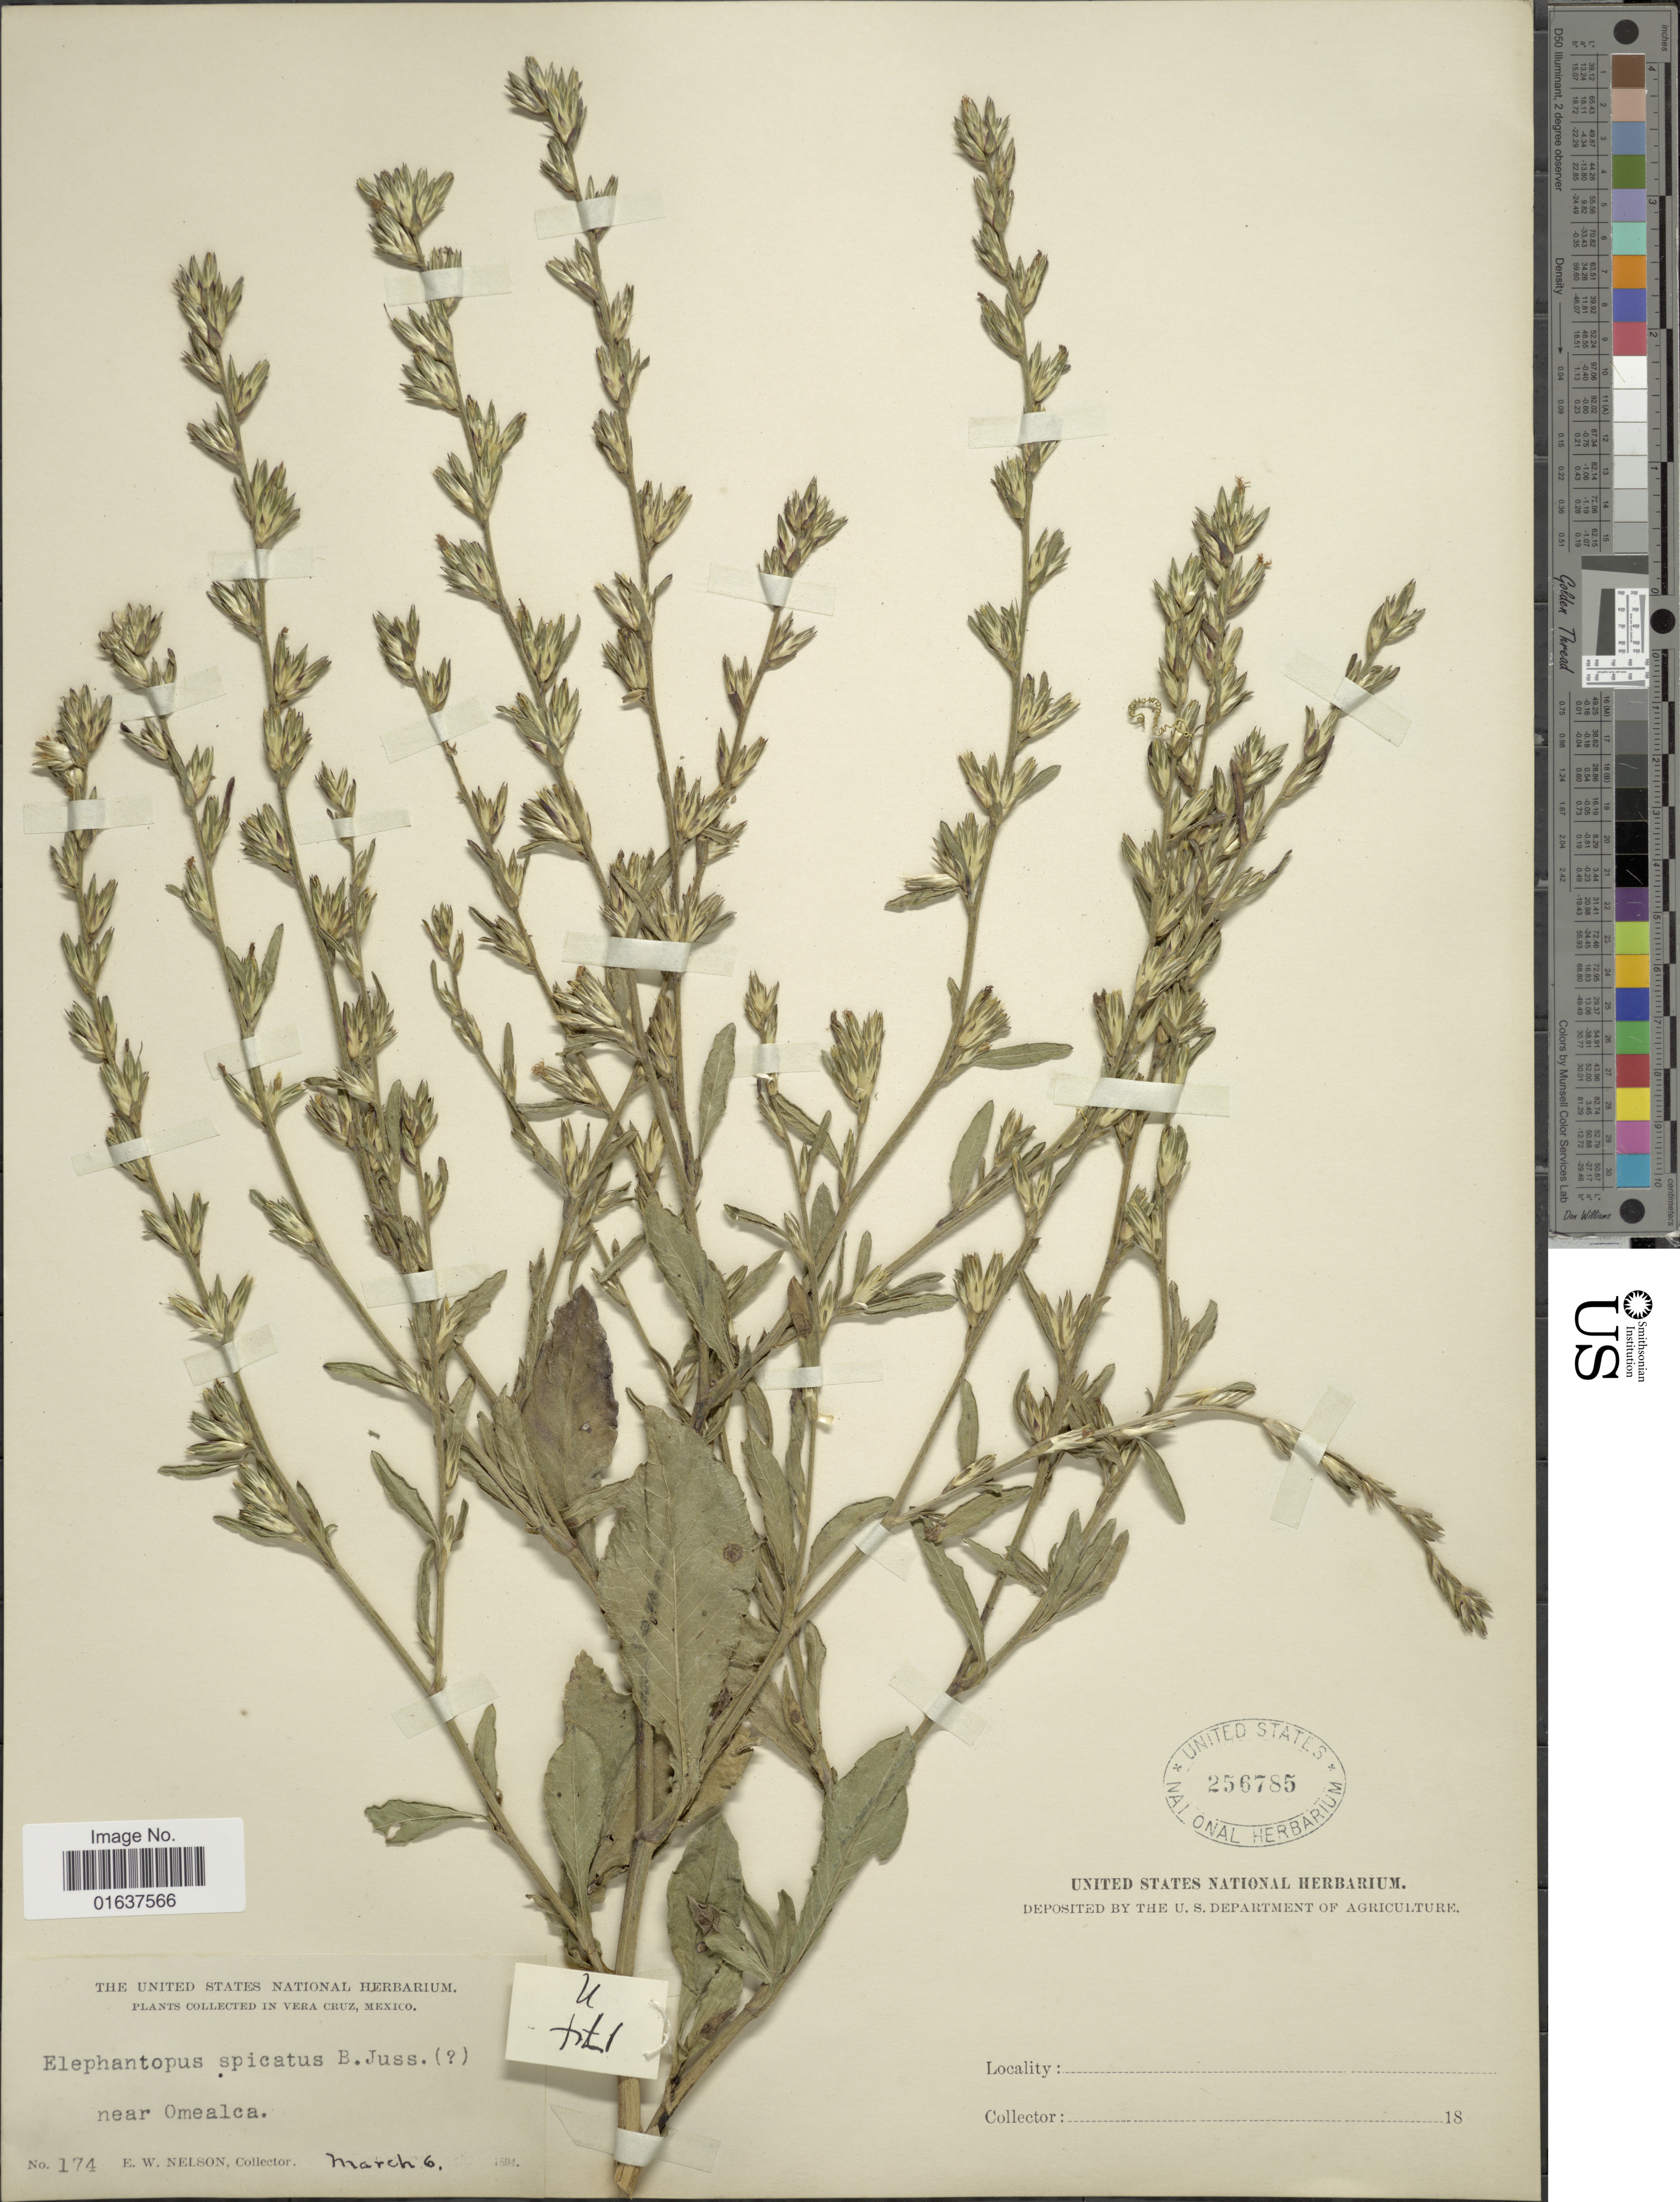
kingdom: Plantae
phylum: Tracheophyta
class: Magnoliopsida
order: Asterales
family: Asteraceae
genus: Pseudelephantopus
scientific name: Pseudelephantopus spicatus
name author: (Juss. ex Aubl.) C.F. Baker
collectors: E. W. Nelson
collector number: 174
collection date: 1804-03-06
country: Mexico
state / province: Veracruz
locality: Near Omealca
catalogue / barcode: US 256785